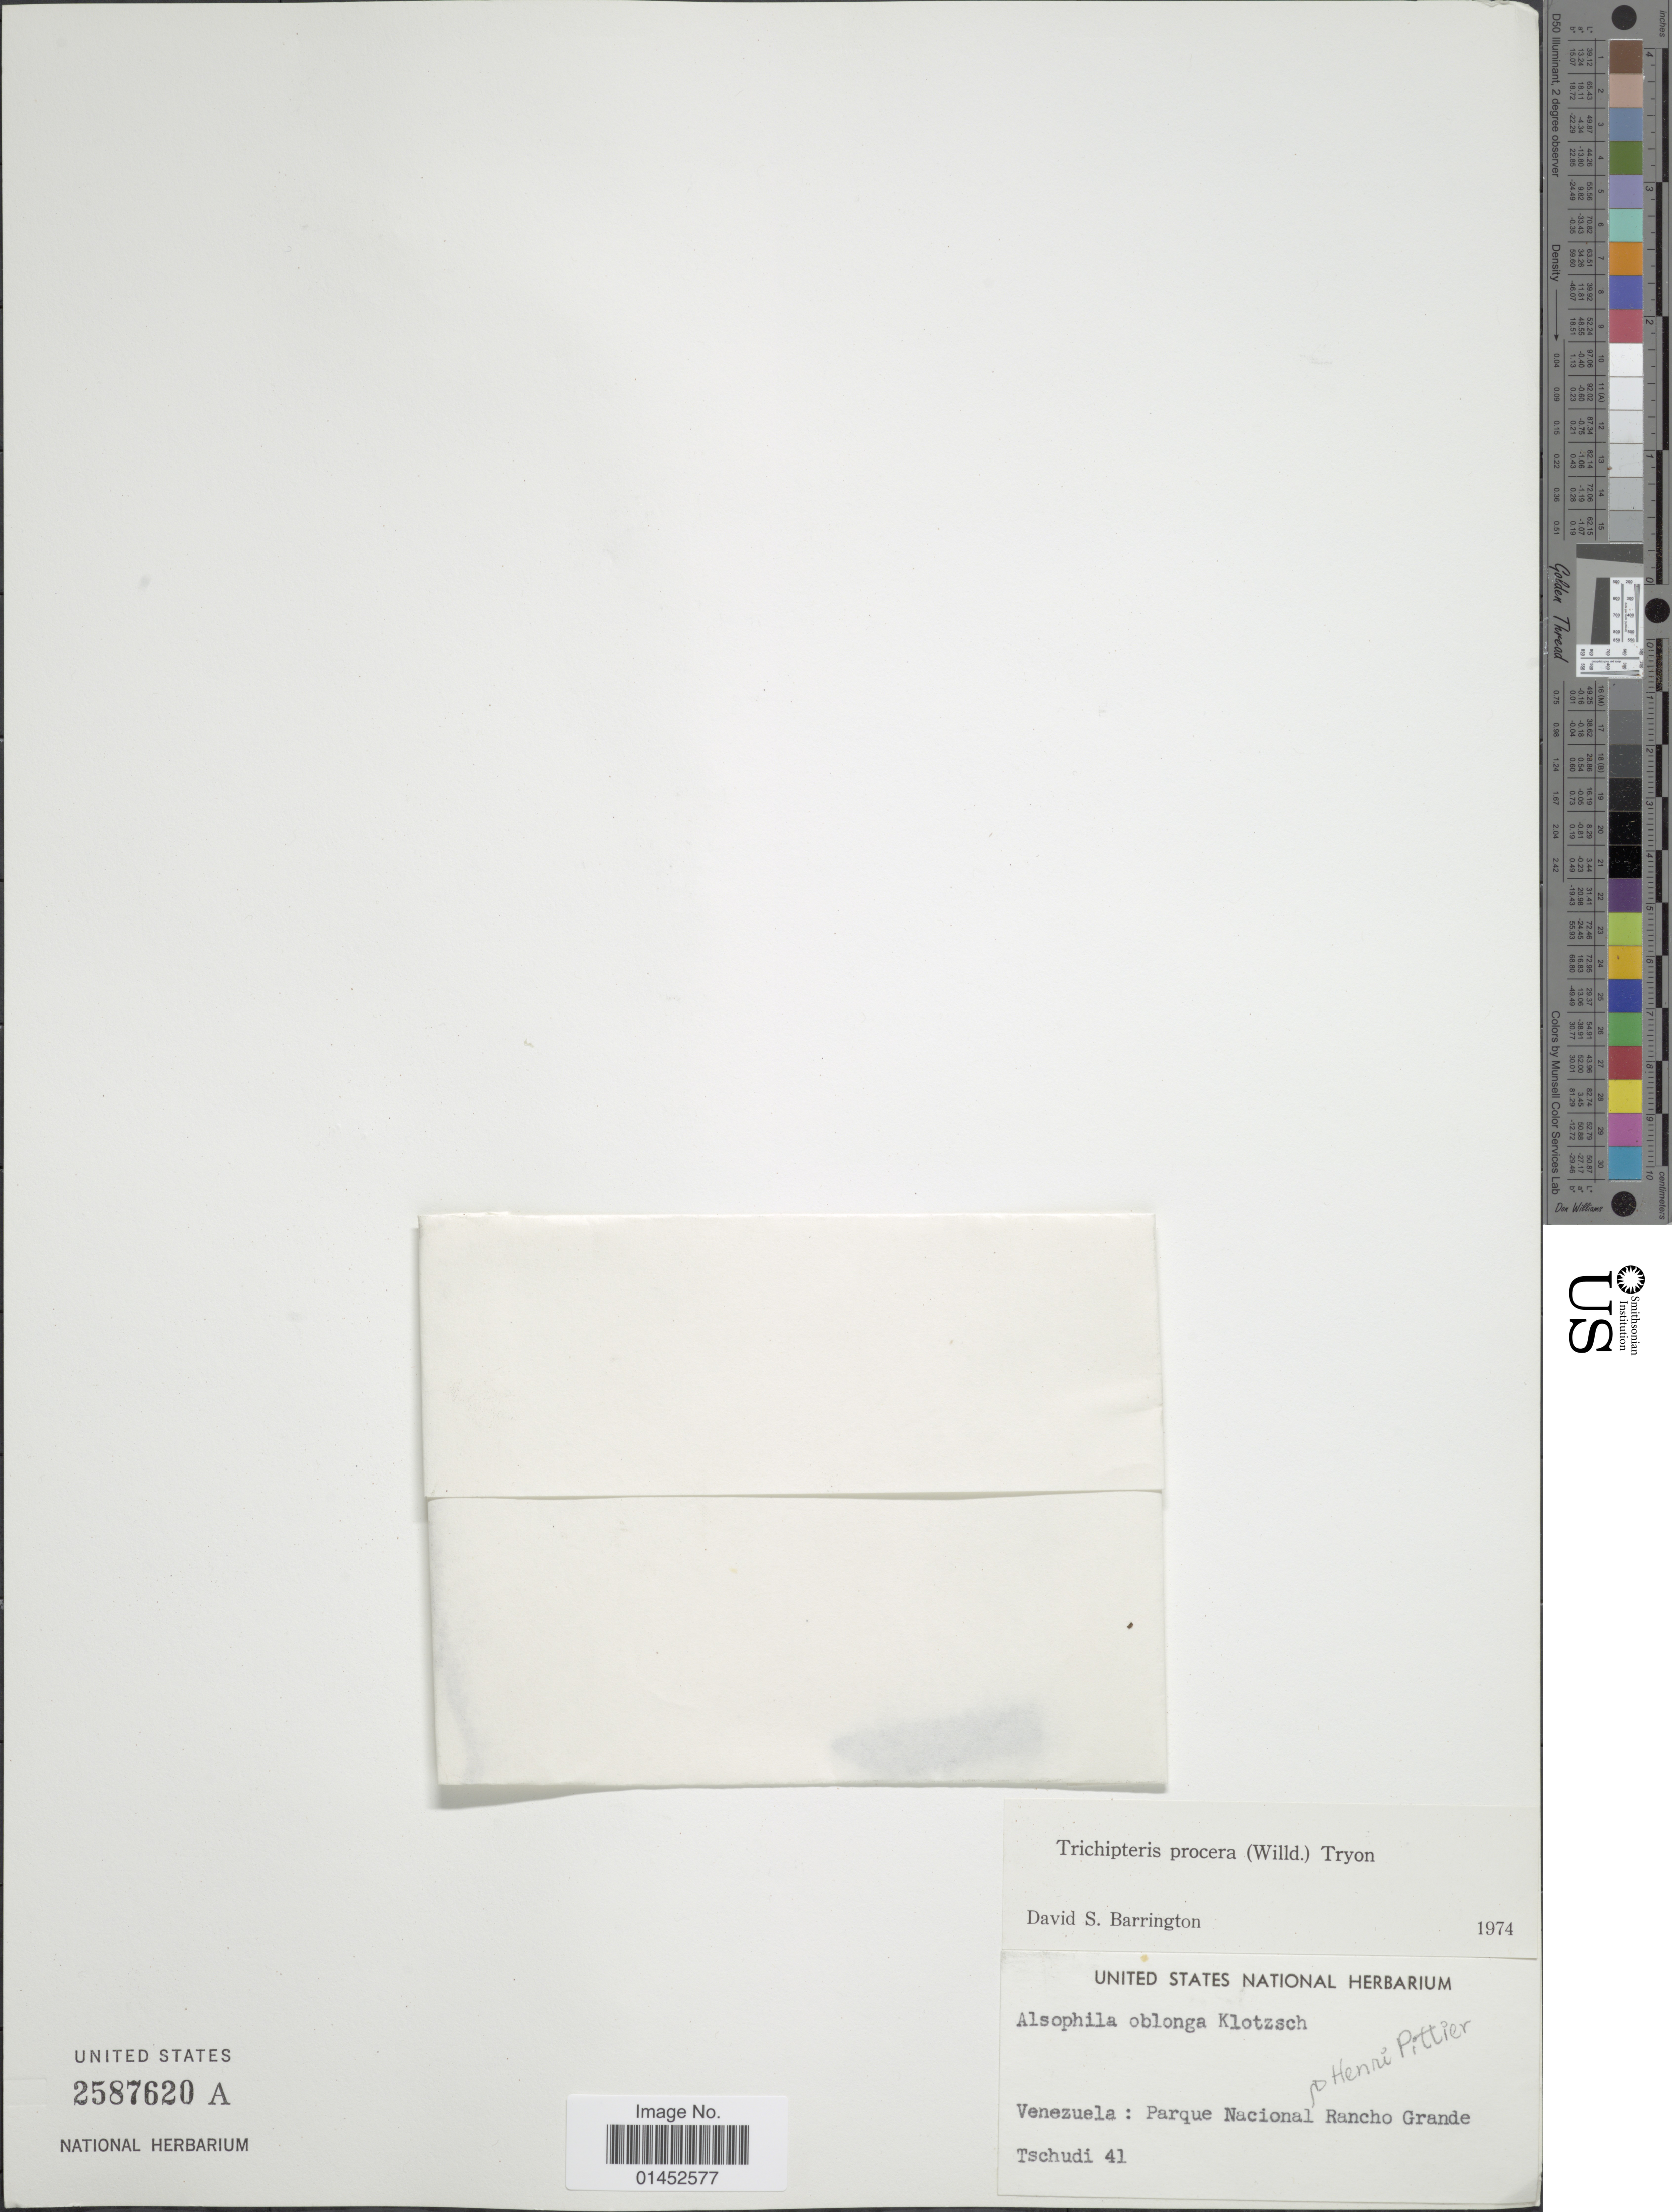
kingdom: Plantae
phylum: Tracheophyta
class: Polypodiopsida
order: Cyatheales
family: Cyatheaceae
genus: Cyathea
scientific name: Cyathea pungens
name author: (Willd.) Domin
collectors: Tschudi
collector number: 41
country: Venezuela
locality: Parque Nacional Rancho Grande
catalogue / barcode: US 2587620A